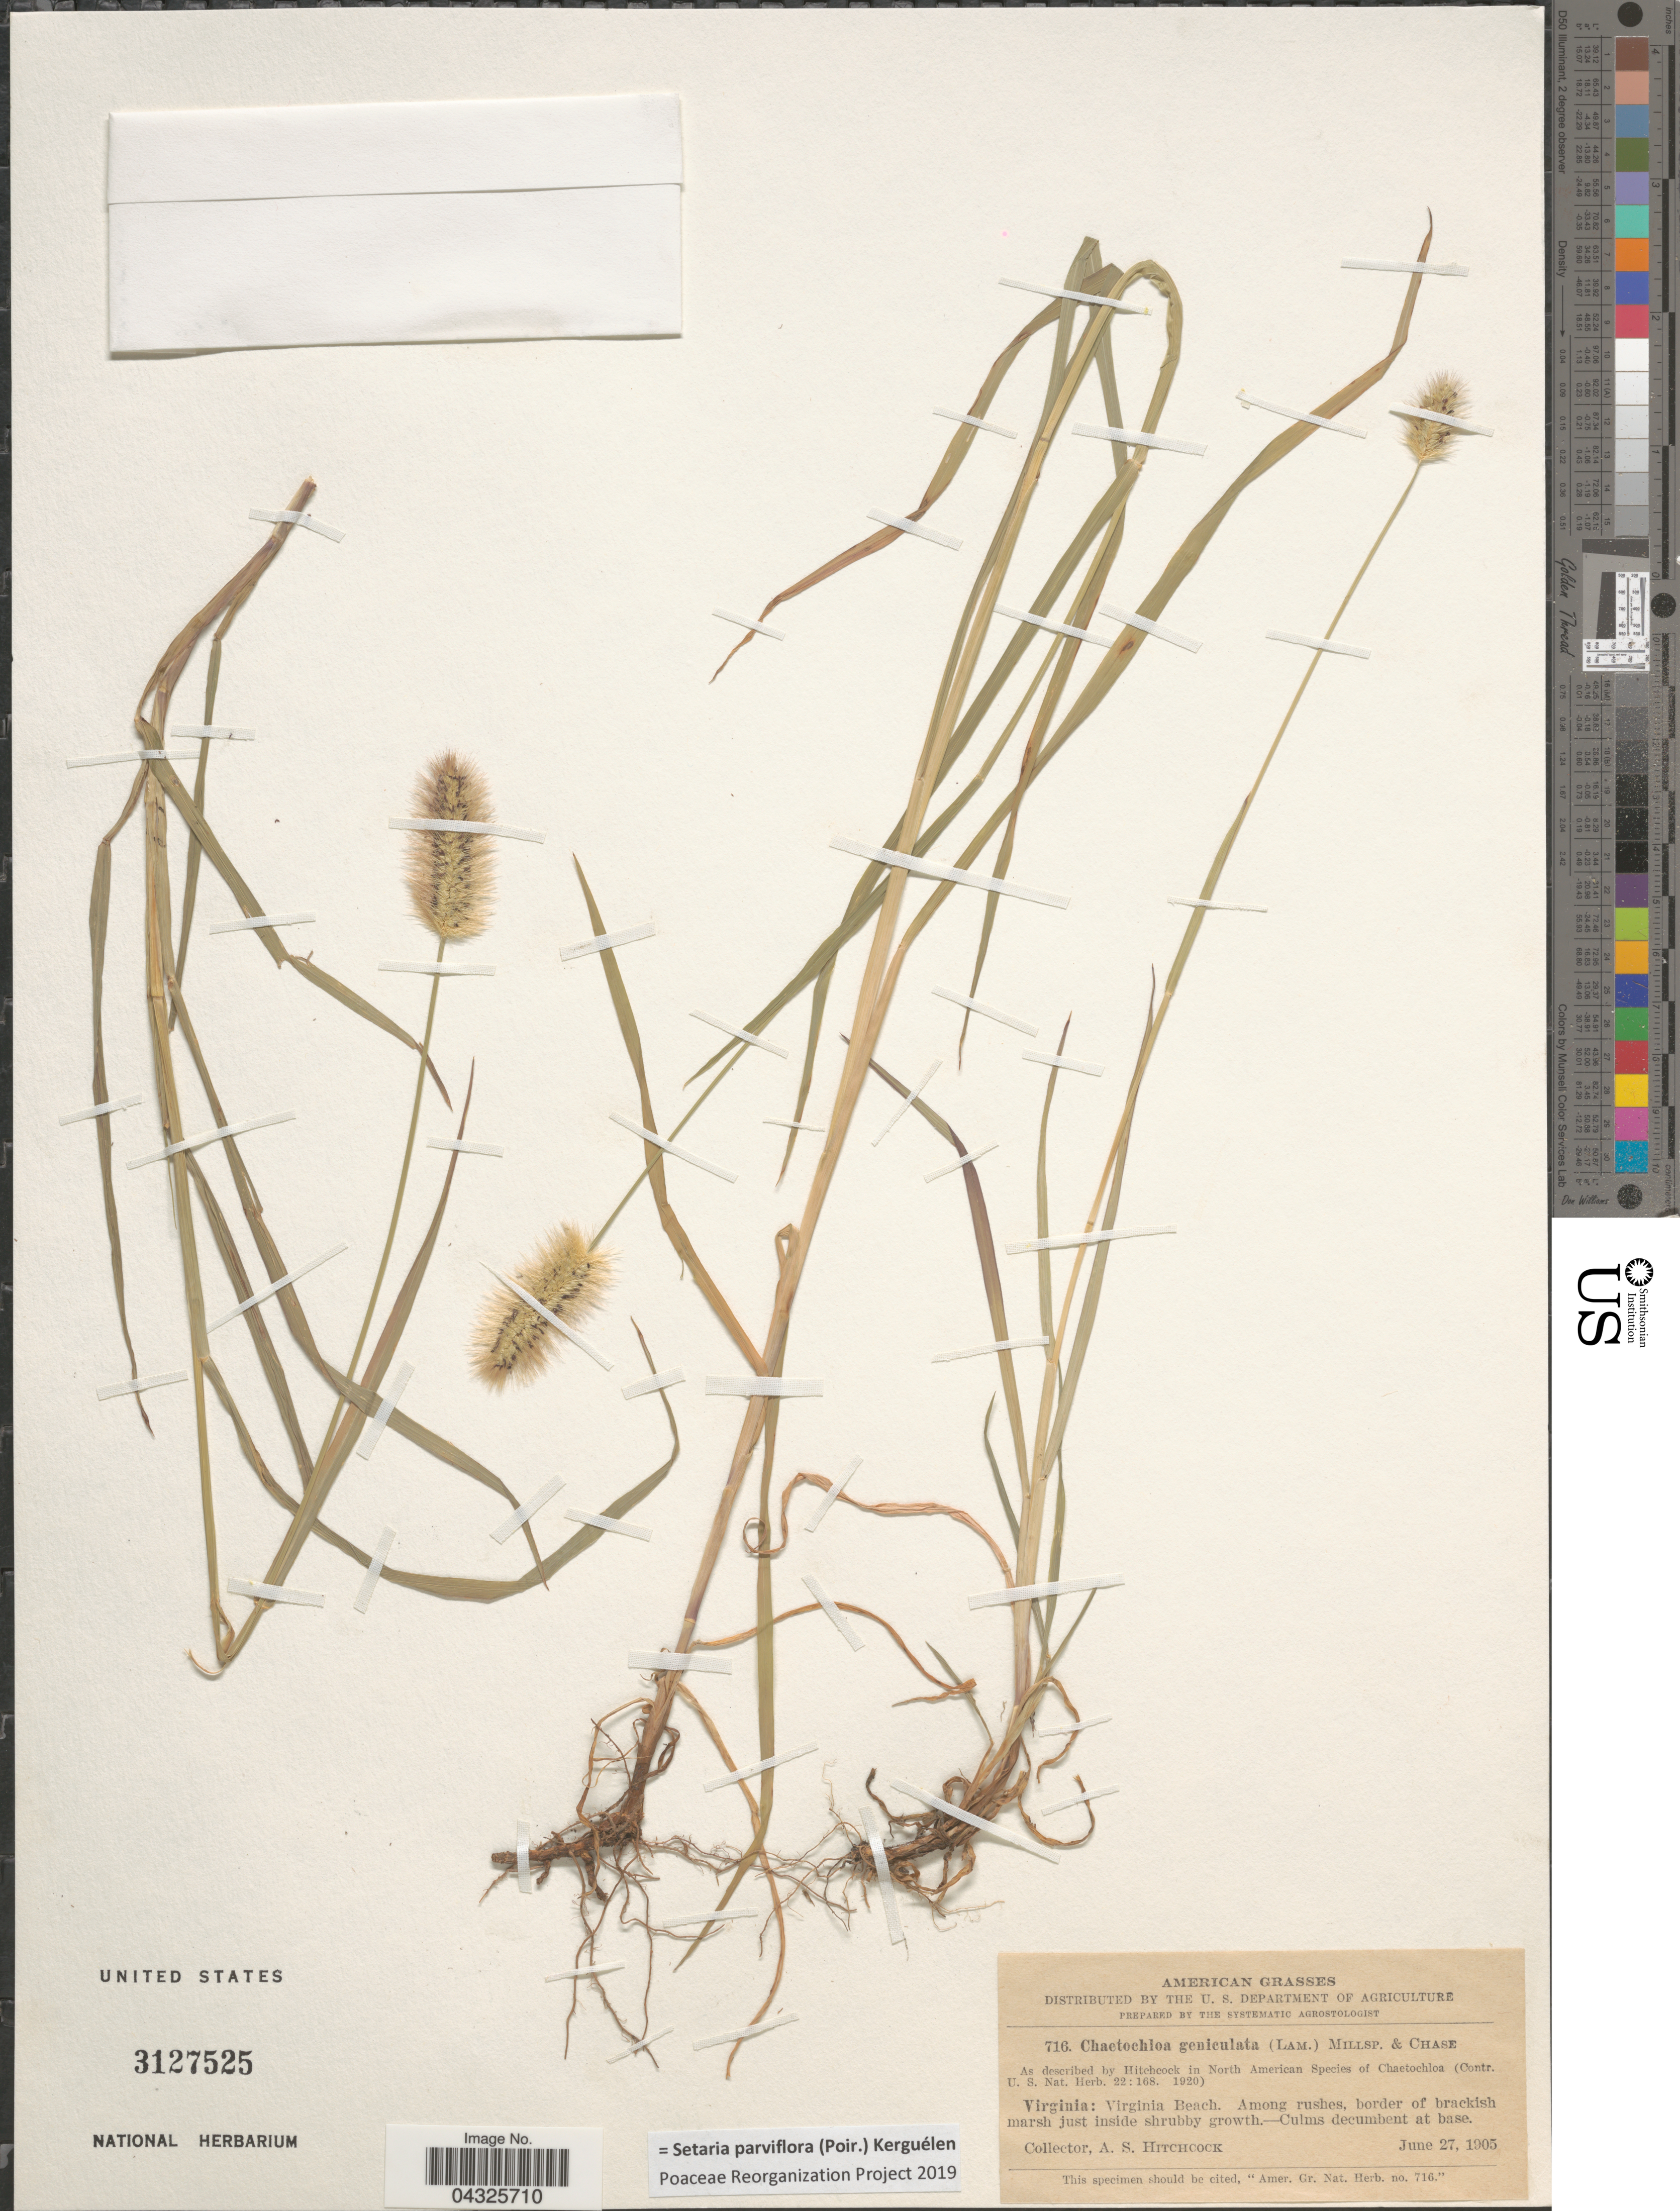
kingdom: Plantae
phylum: Tracheophyta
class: Liliopsida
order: Poales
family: Poaceae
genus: Setaria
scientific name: Setaria parviflora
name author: (Poir.) Kerguélen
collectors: A. S. Hitchcock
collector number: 716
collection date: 1905-06-27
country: United States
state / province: Virginia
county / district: City of Virginia Beach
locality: Virginia Beach.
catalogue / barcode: US 3127525